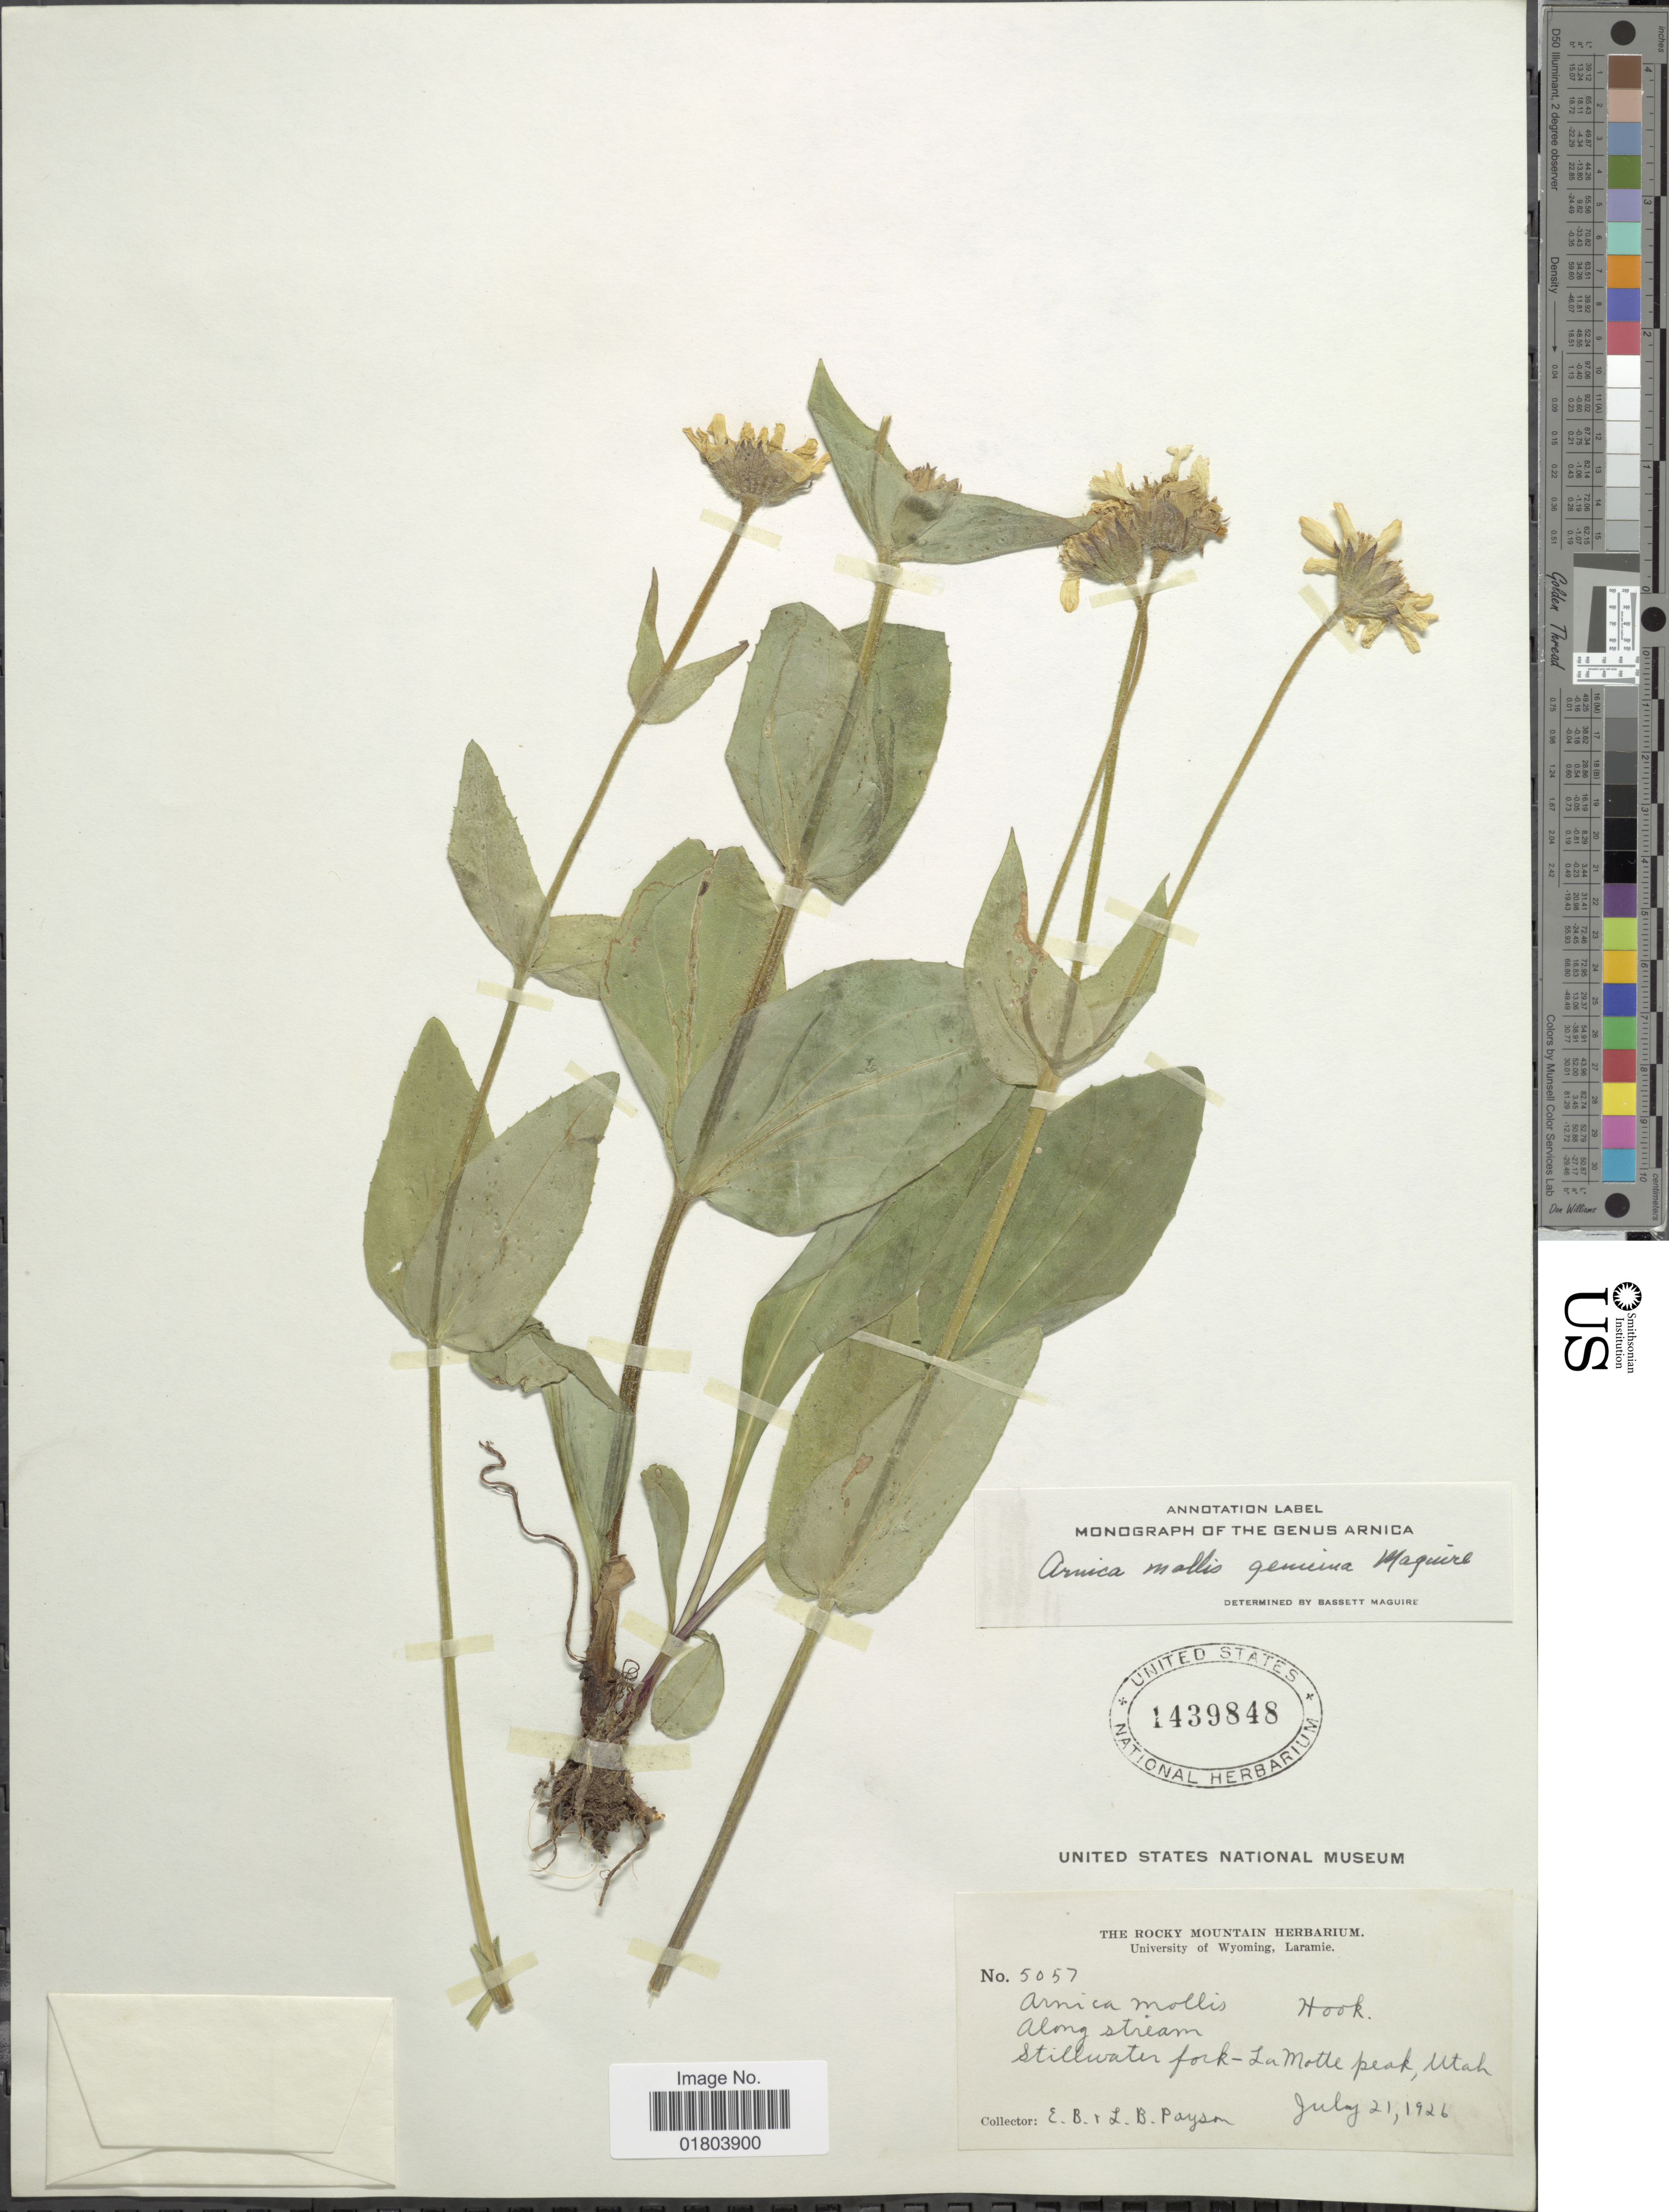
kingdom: Plantae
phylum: Tracheophyta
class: Magnoliopsida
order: Asterales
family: Asteraceae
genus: Arnica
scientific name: Arnica mollis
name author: Hook.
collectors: E. B. Payson & L. Payson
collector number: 5057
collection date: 1926-07-21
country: United States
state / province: Utah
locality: Along stream, Stillwater fork-La Motte peak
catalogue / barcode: US 1439848